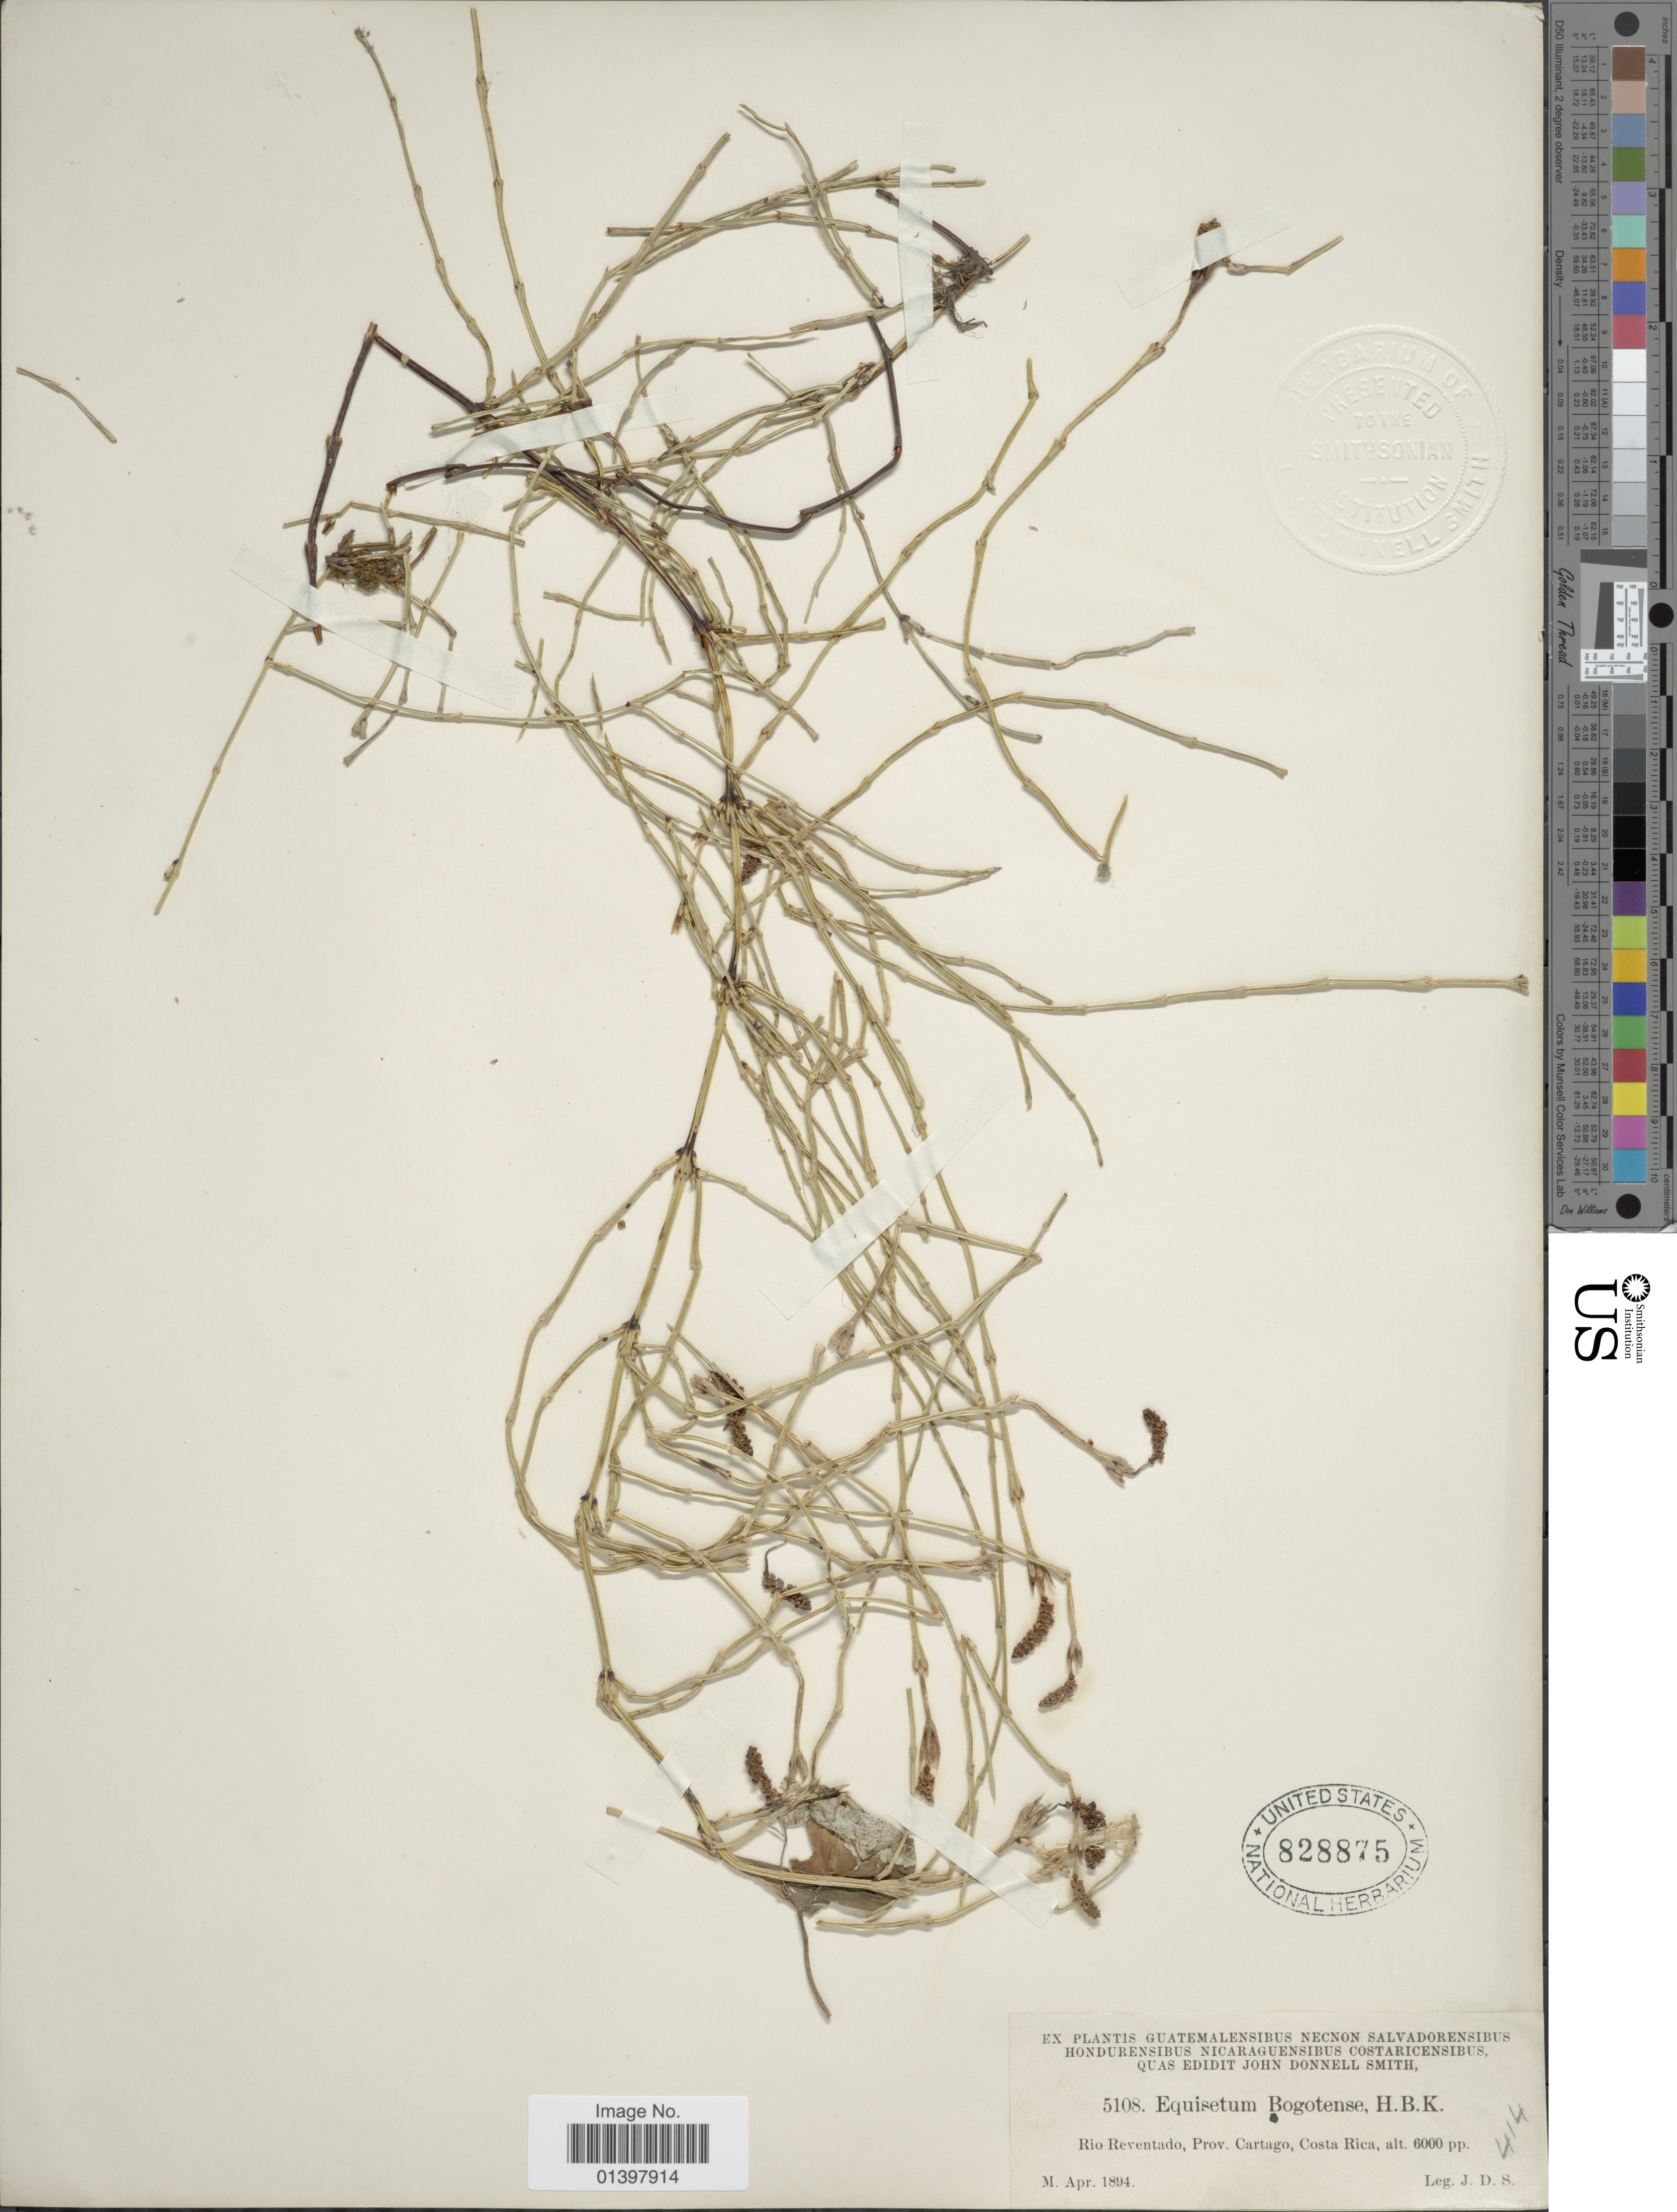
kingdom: Plantae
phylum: Tracheophyta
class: Polypodiopsida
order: Equisetales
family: Equisetaceae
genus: Equisetum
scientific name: Equisetum bogotense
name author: Kunth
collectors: J. Donnell Smith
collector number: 5108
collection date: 1894-04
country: Costa Rica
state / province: Cartago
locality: Rio Reventado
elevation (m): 1829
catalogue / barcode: US 828875